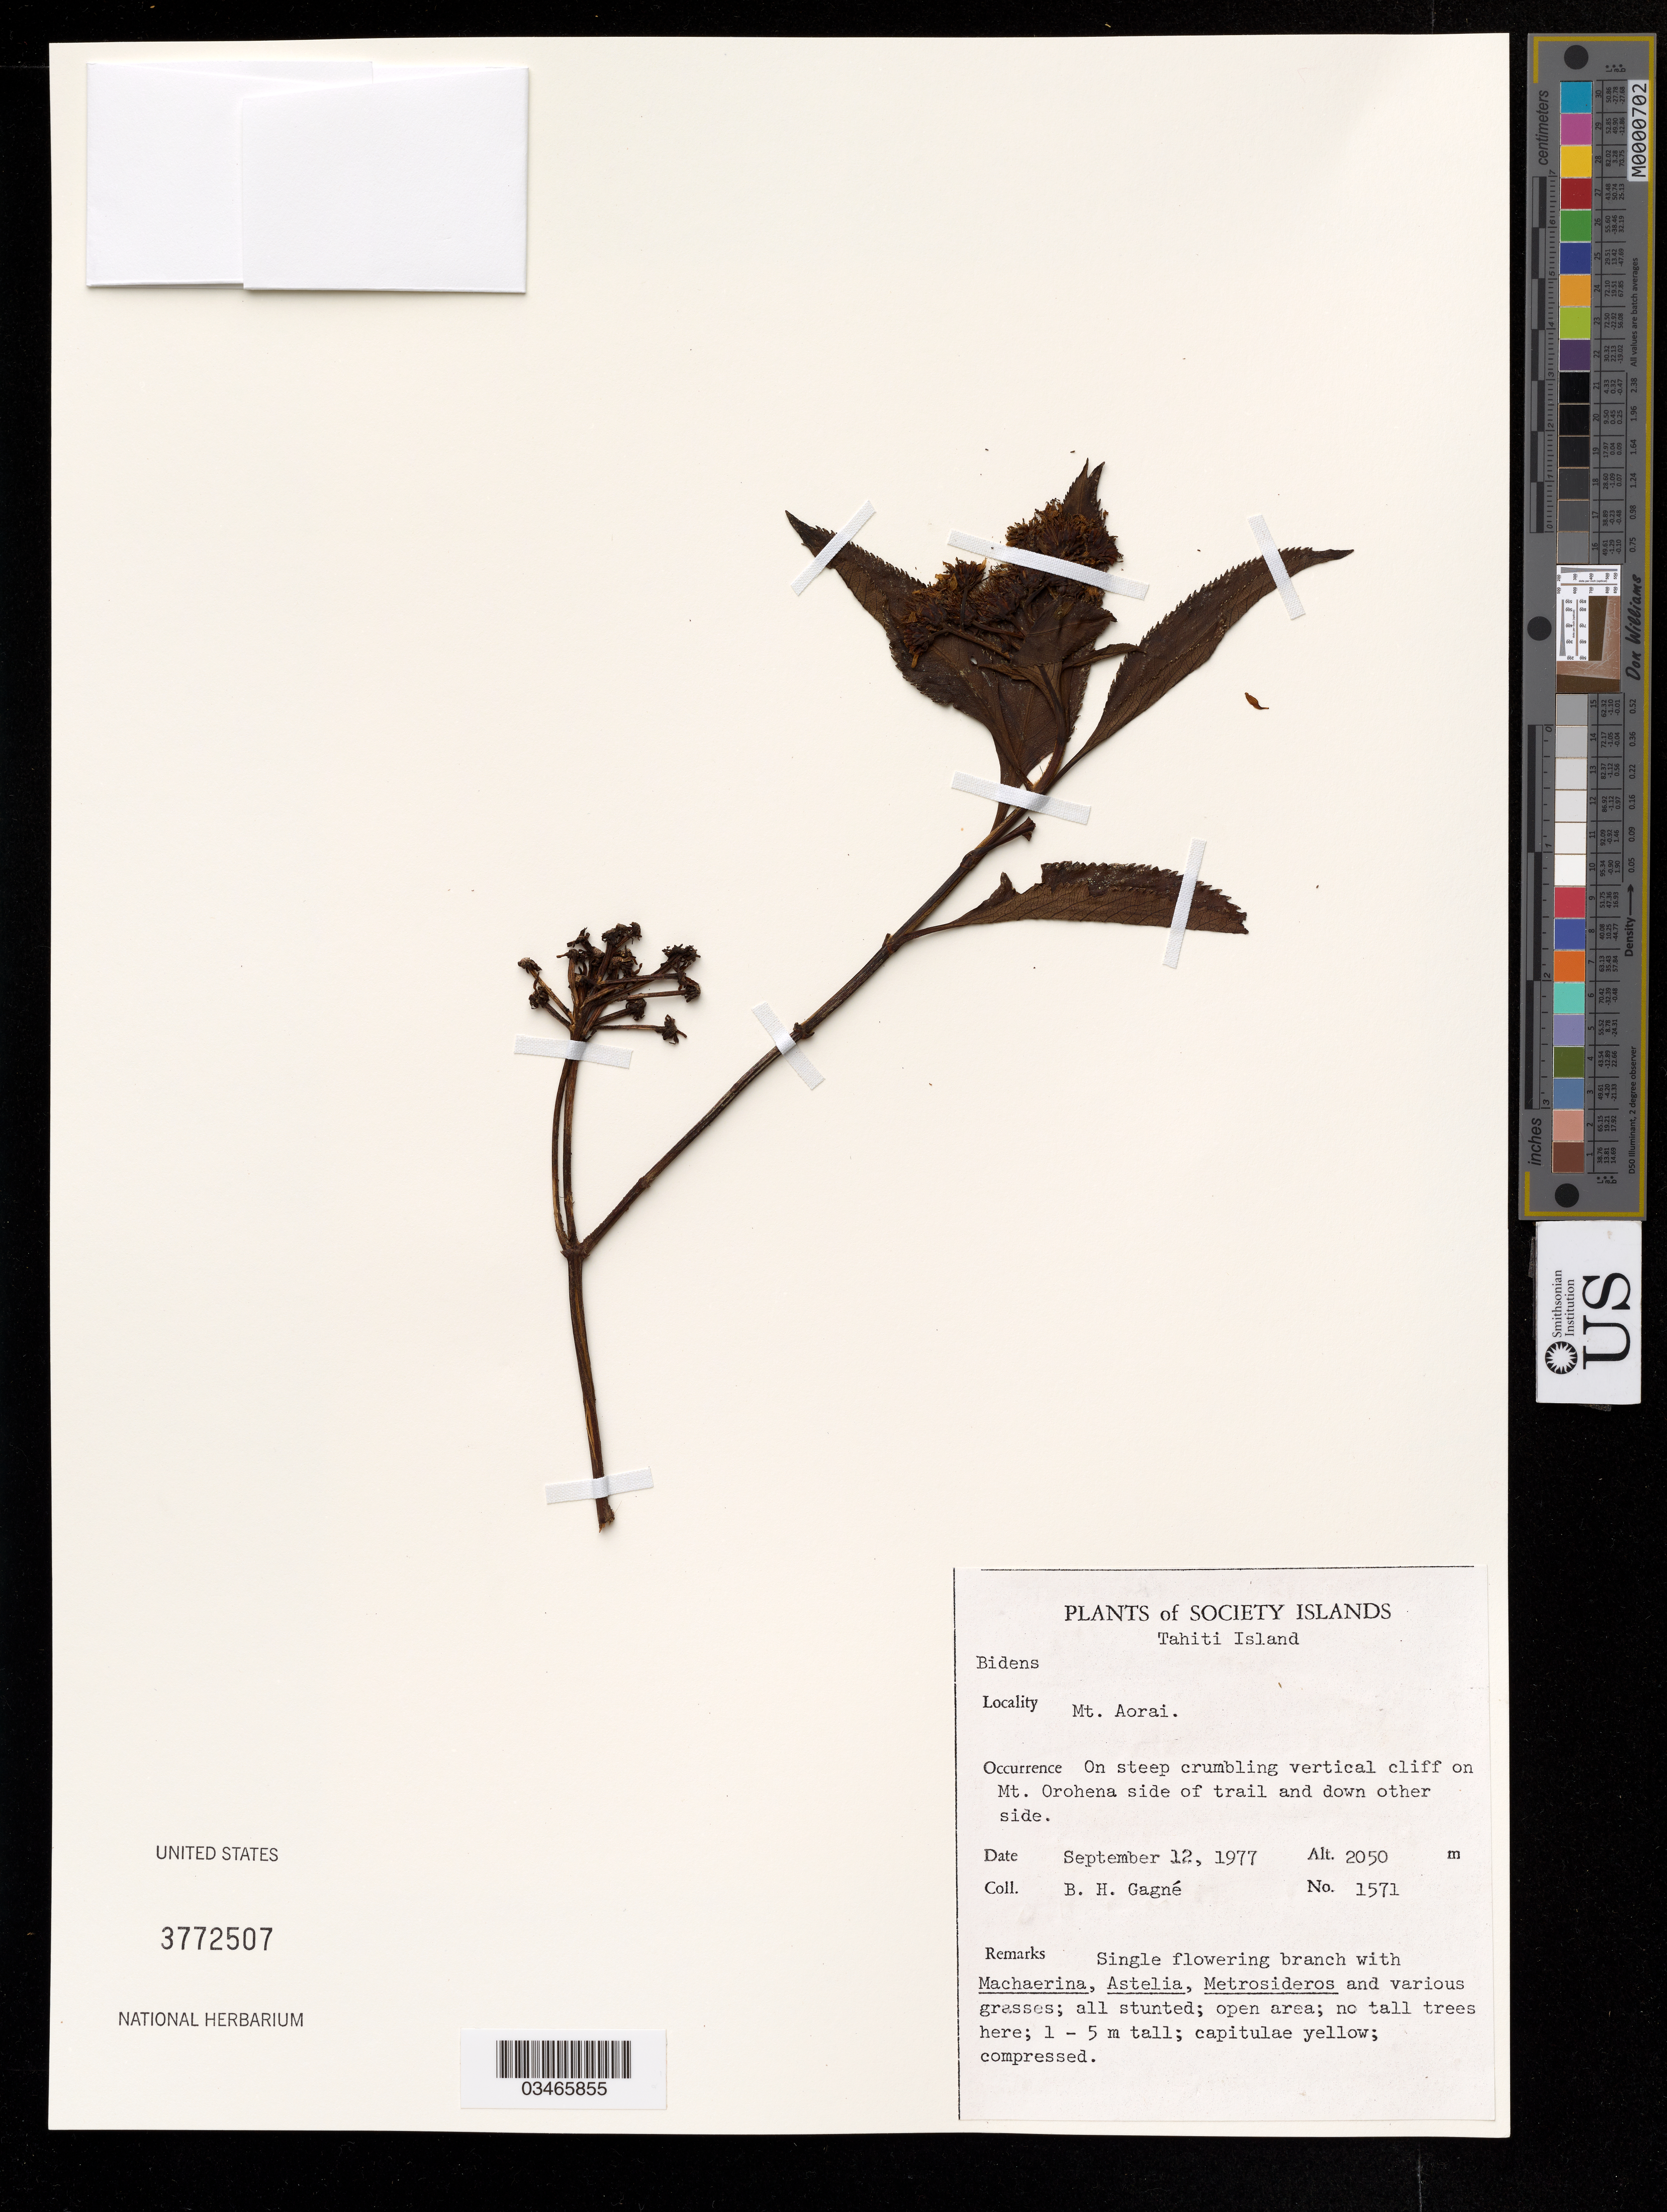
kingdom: Plantae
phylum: Tracheophyta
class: Magnoliopsida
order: Asterales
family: Asteraceae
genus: Bidens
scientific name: Bidens sp.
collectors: B. Gagné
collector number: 1571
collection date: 1977-09-12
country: French Polynesia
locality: Society Islands, Tahiti Island. Mt. Aorai. On Mt. Orohena side of trail and down other side.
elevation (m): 2050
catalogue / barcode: US 3772507